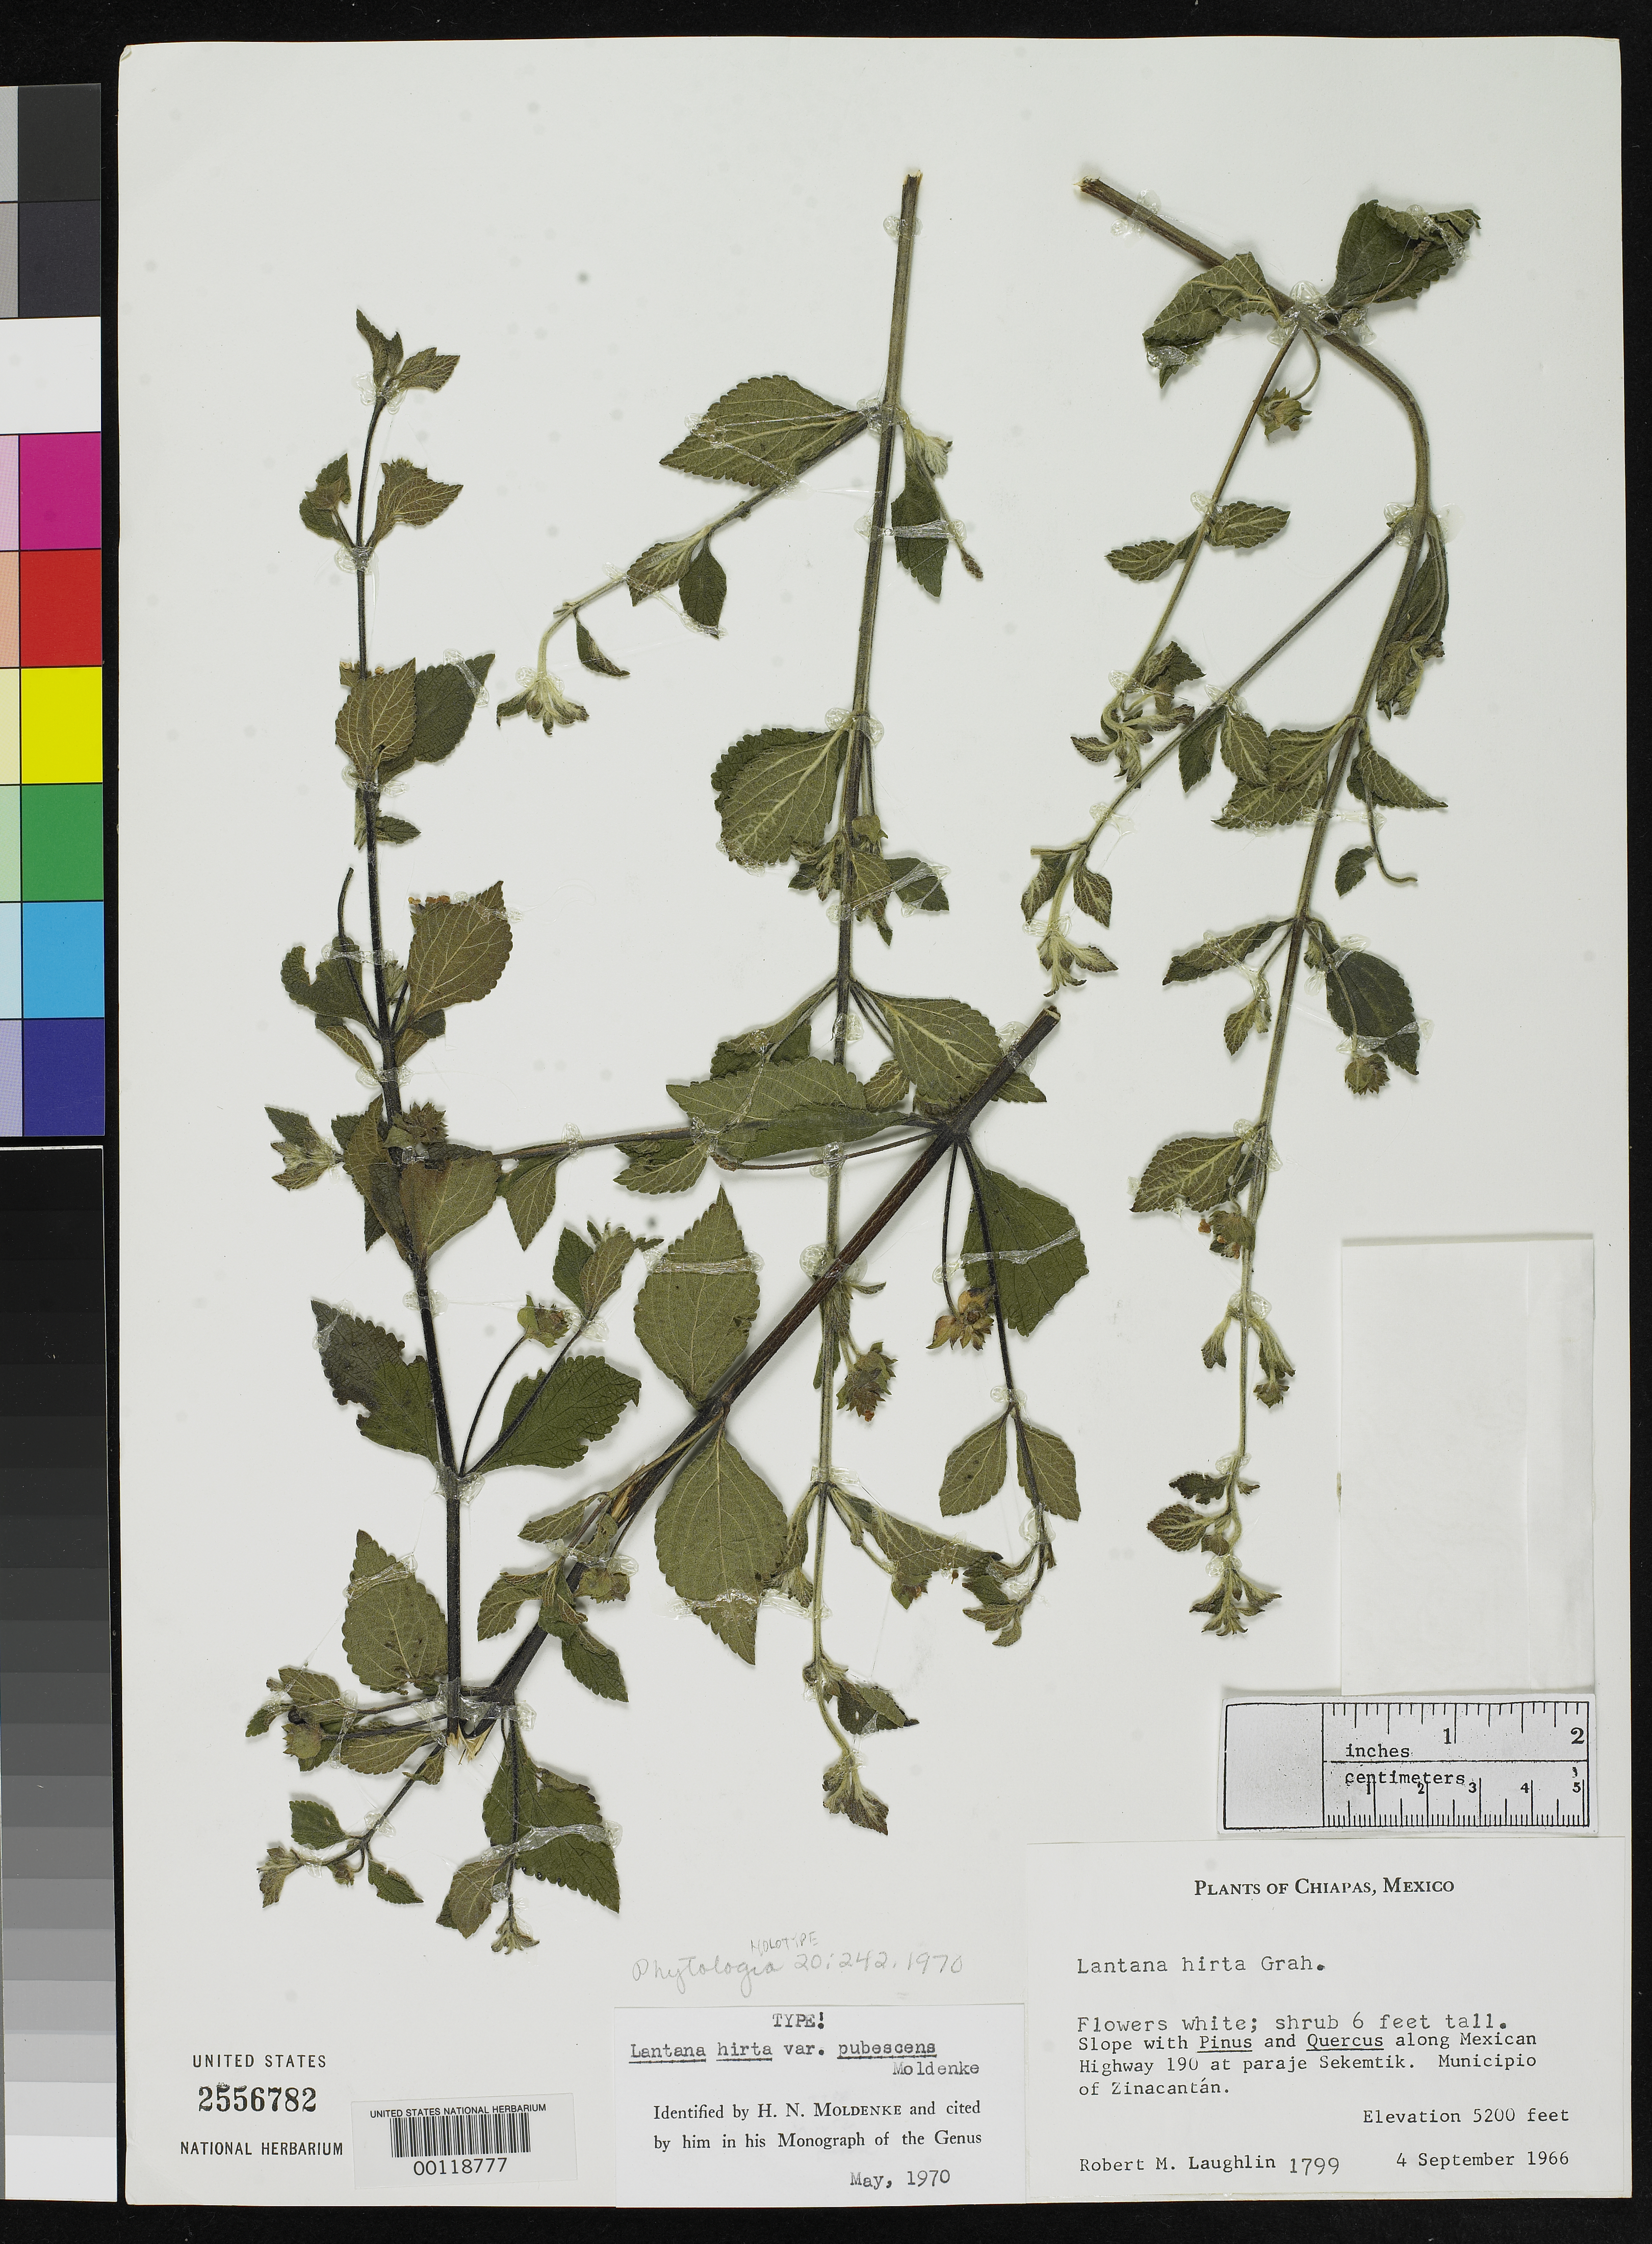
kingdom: Plantae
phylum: Tracheophyta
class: Magnoliopsida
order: Lamiales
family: Verbenaceae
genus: Lantana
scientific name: Lantana hirta var. pubescens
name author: Moldenke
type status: Holotype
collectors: R. M. Laughlin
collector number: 1799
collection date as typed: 04 Sep 1966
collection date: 1966-09-04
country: Mexico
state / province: Chiapas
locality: Zinacantan, Mexican hwy 190, Paraje Sekemtik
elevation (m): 1585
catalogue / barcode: US 2556782